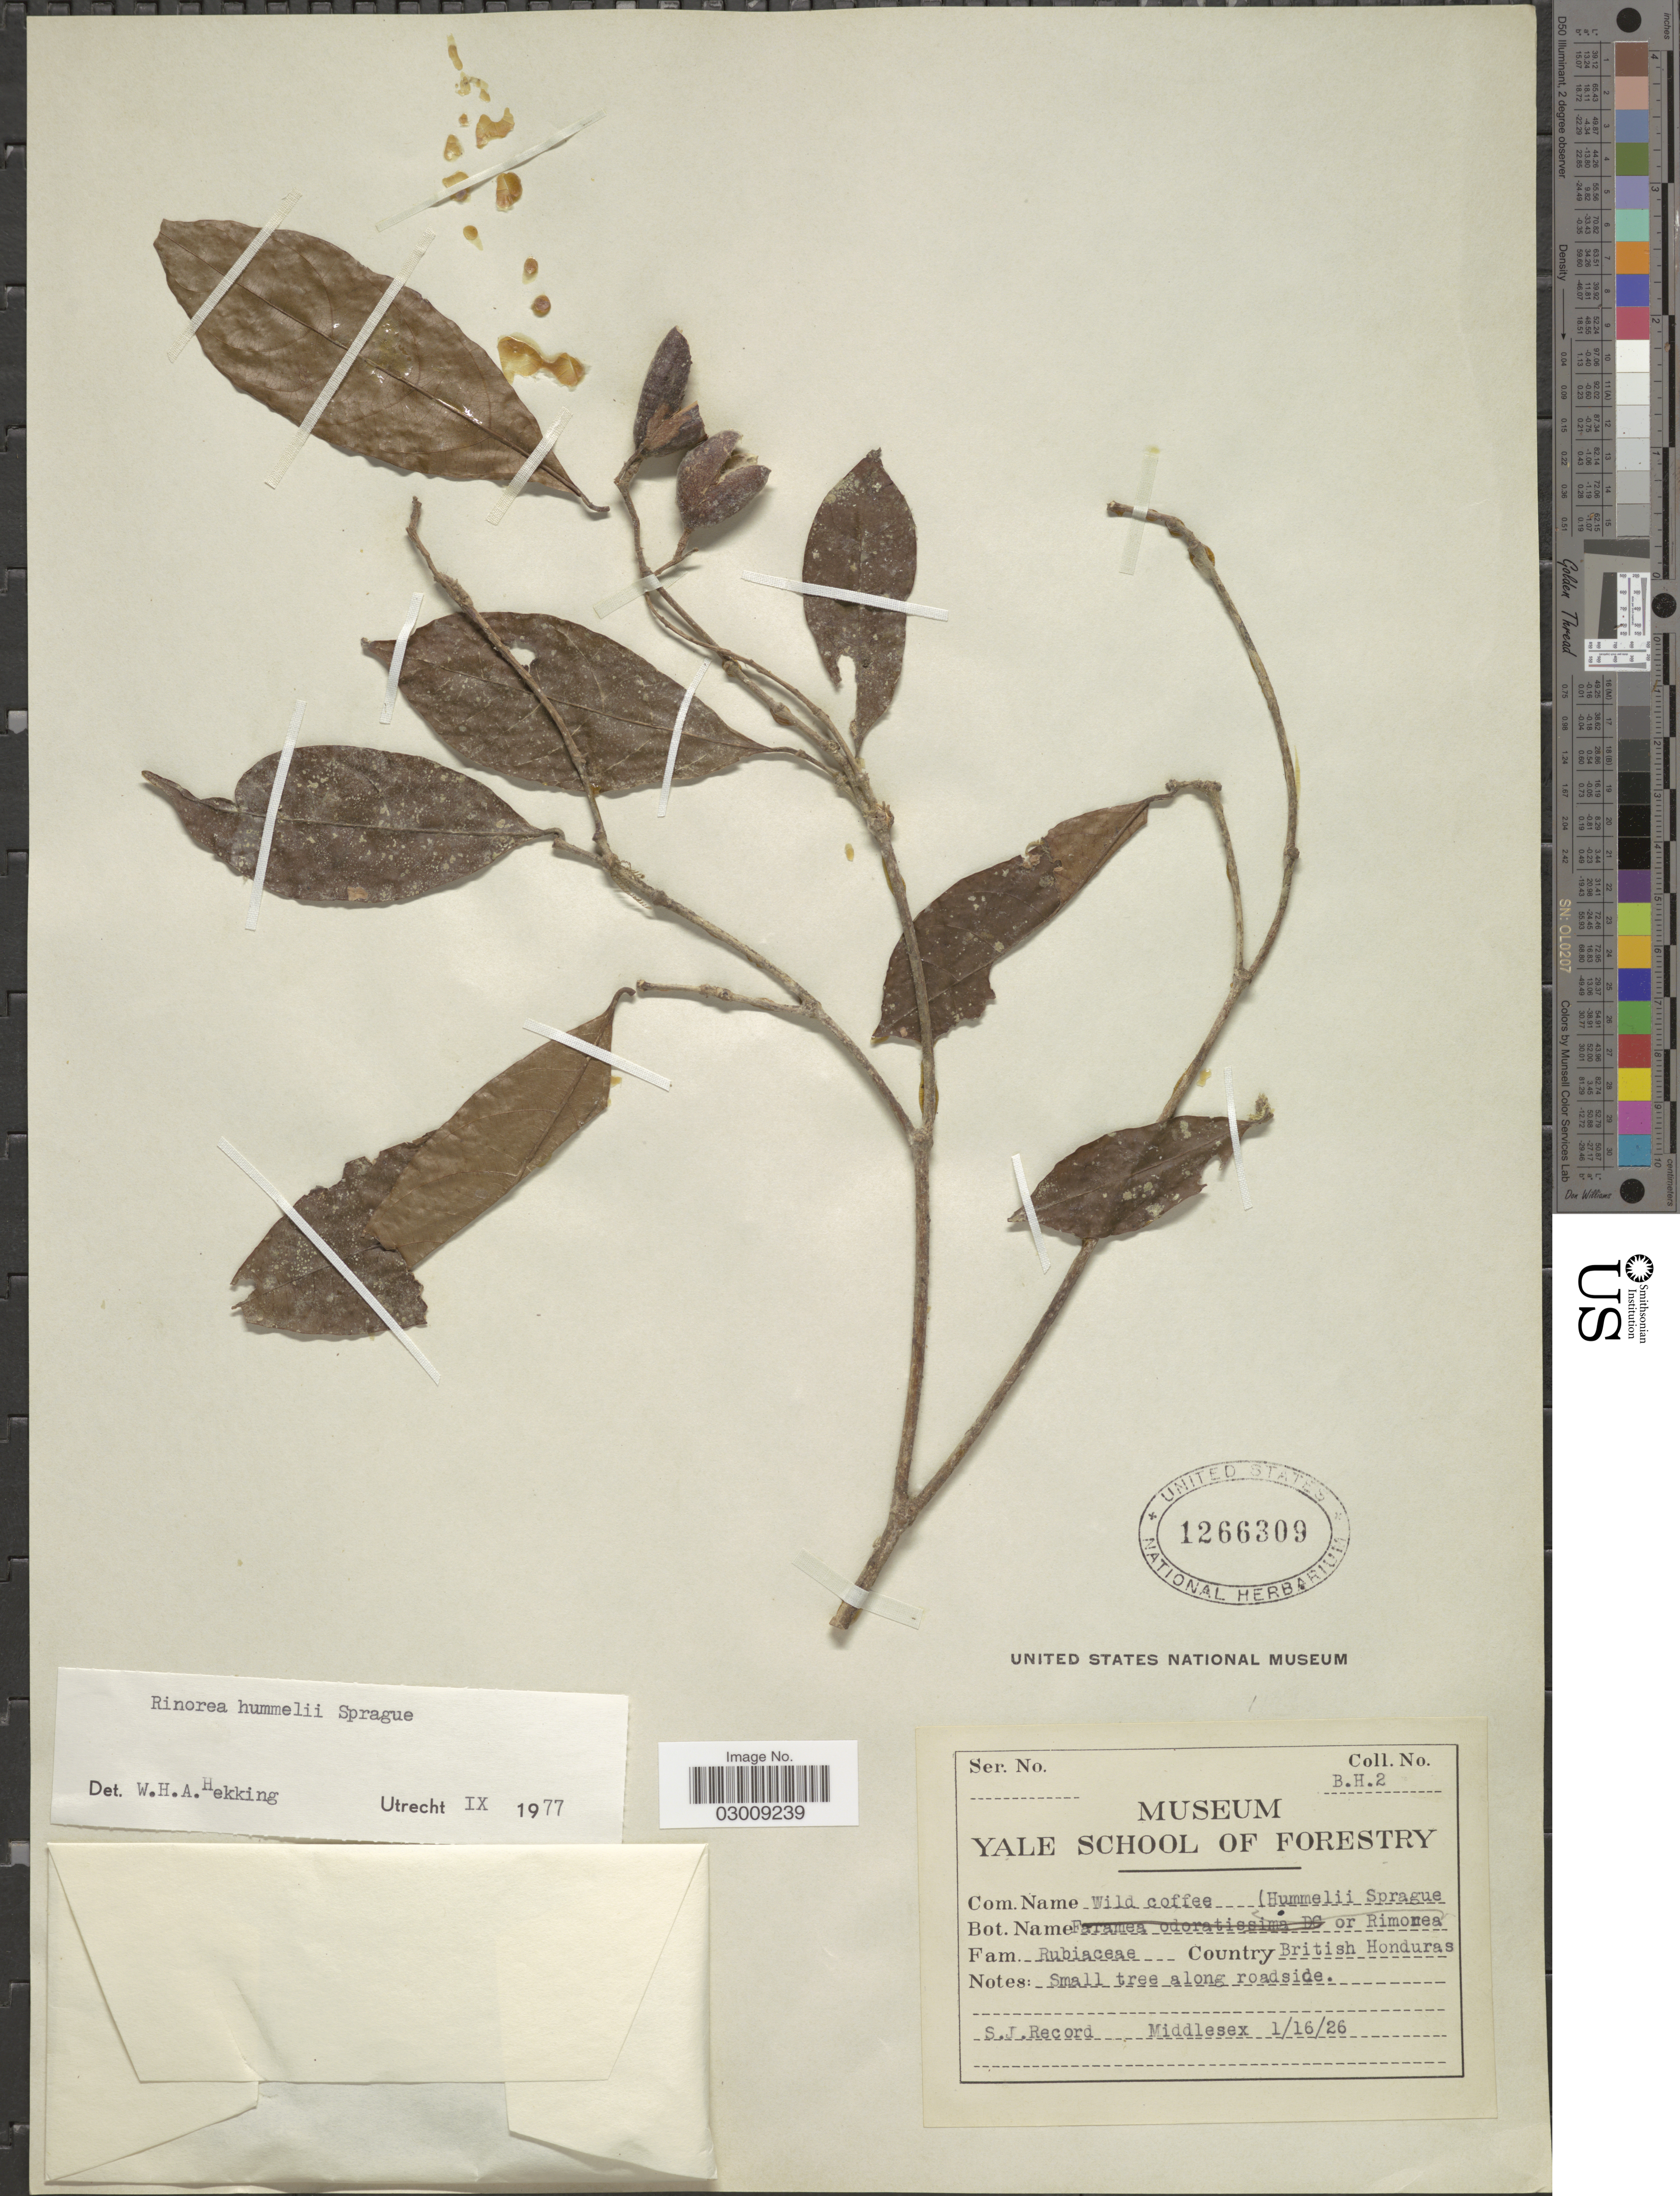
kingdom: Plantae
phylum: Tracheophyta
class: Magnoliopsida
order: Malpighiales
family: Violaceae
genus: Rinorea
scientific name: Rinorea hummelii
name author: Sprague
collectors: S. J. Record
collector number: B.H.2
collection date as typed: Transcribed d/m/y: 16/1/26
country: Belize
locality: British Honduras. Middlesex.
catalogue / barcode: US 1266309